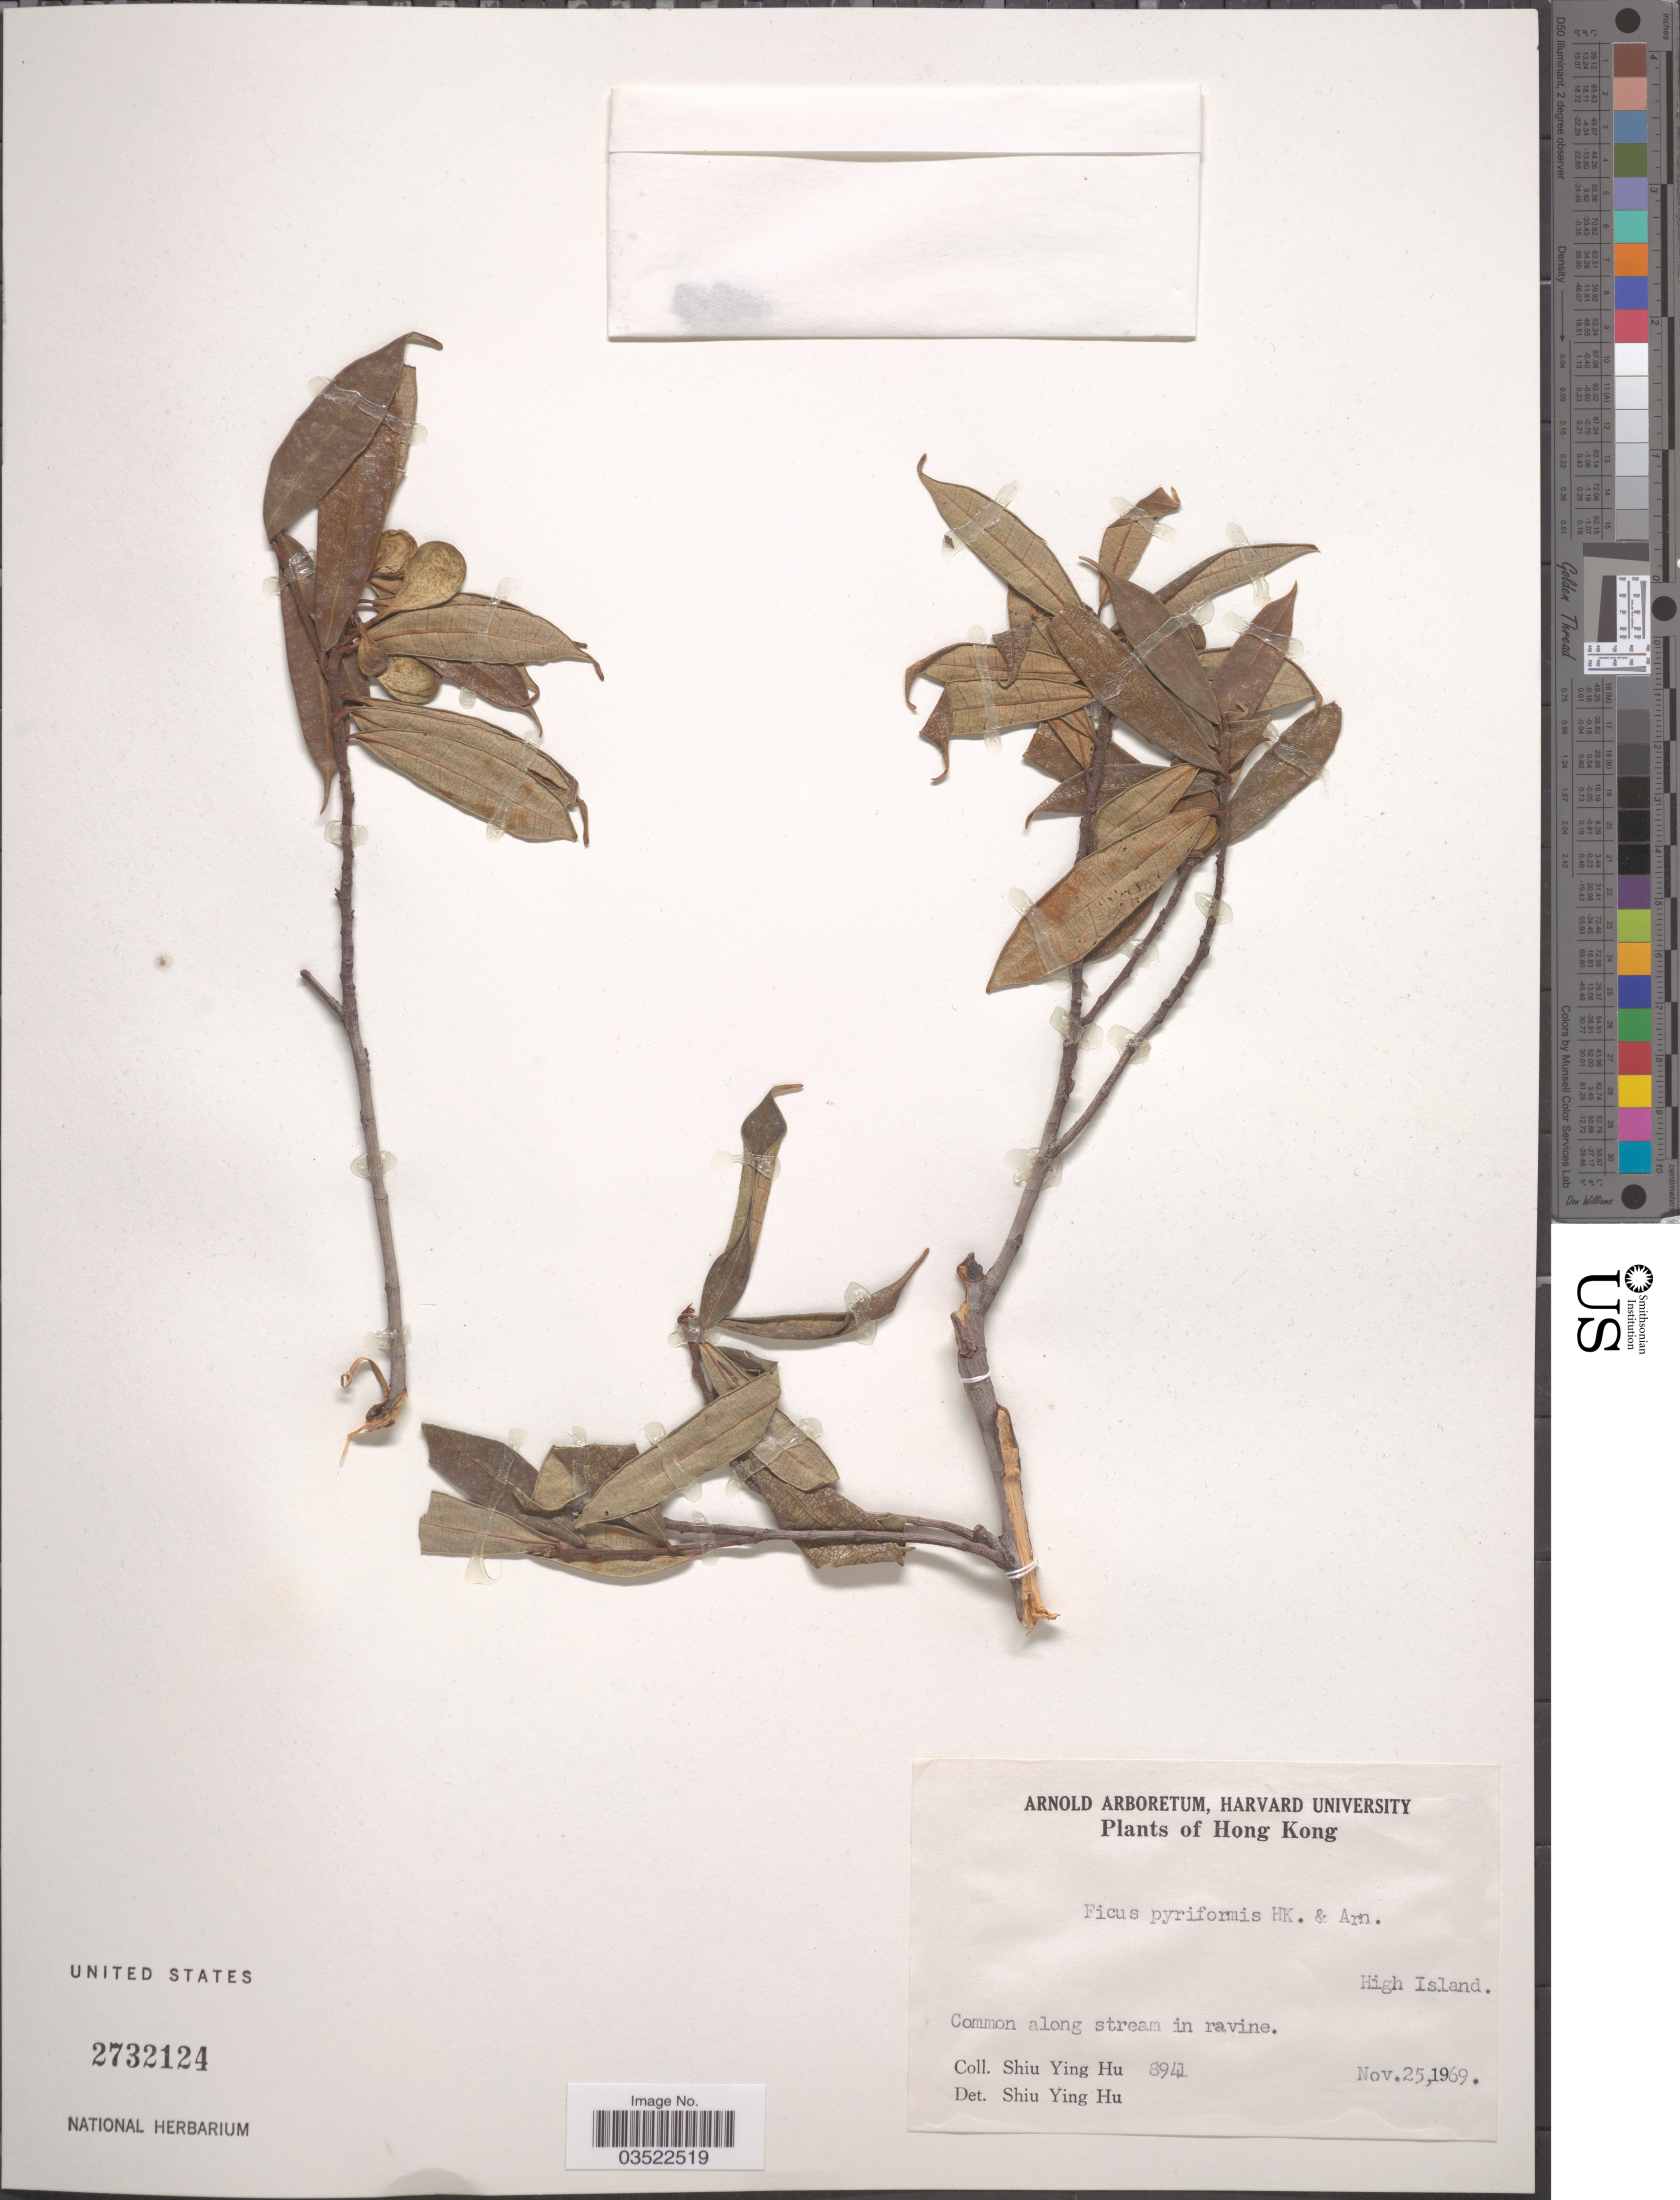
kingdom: Plantae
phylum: Tracheophyta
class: Magnoliopsida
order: Rosales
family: Moraceae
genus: Ficus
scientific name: Ficus pyriformis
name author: Hook. & Arn.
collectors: S. Y. Hu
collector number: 8941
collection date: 1969-11-25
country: China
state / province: Hong Kong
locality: High Island.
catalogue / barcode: US 2732124